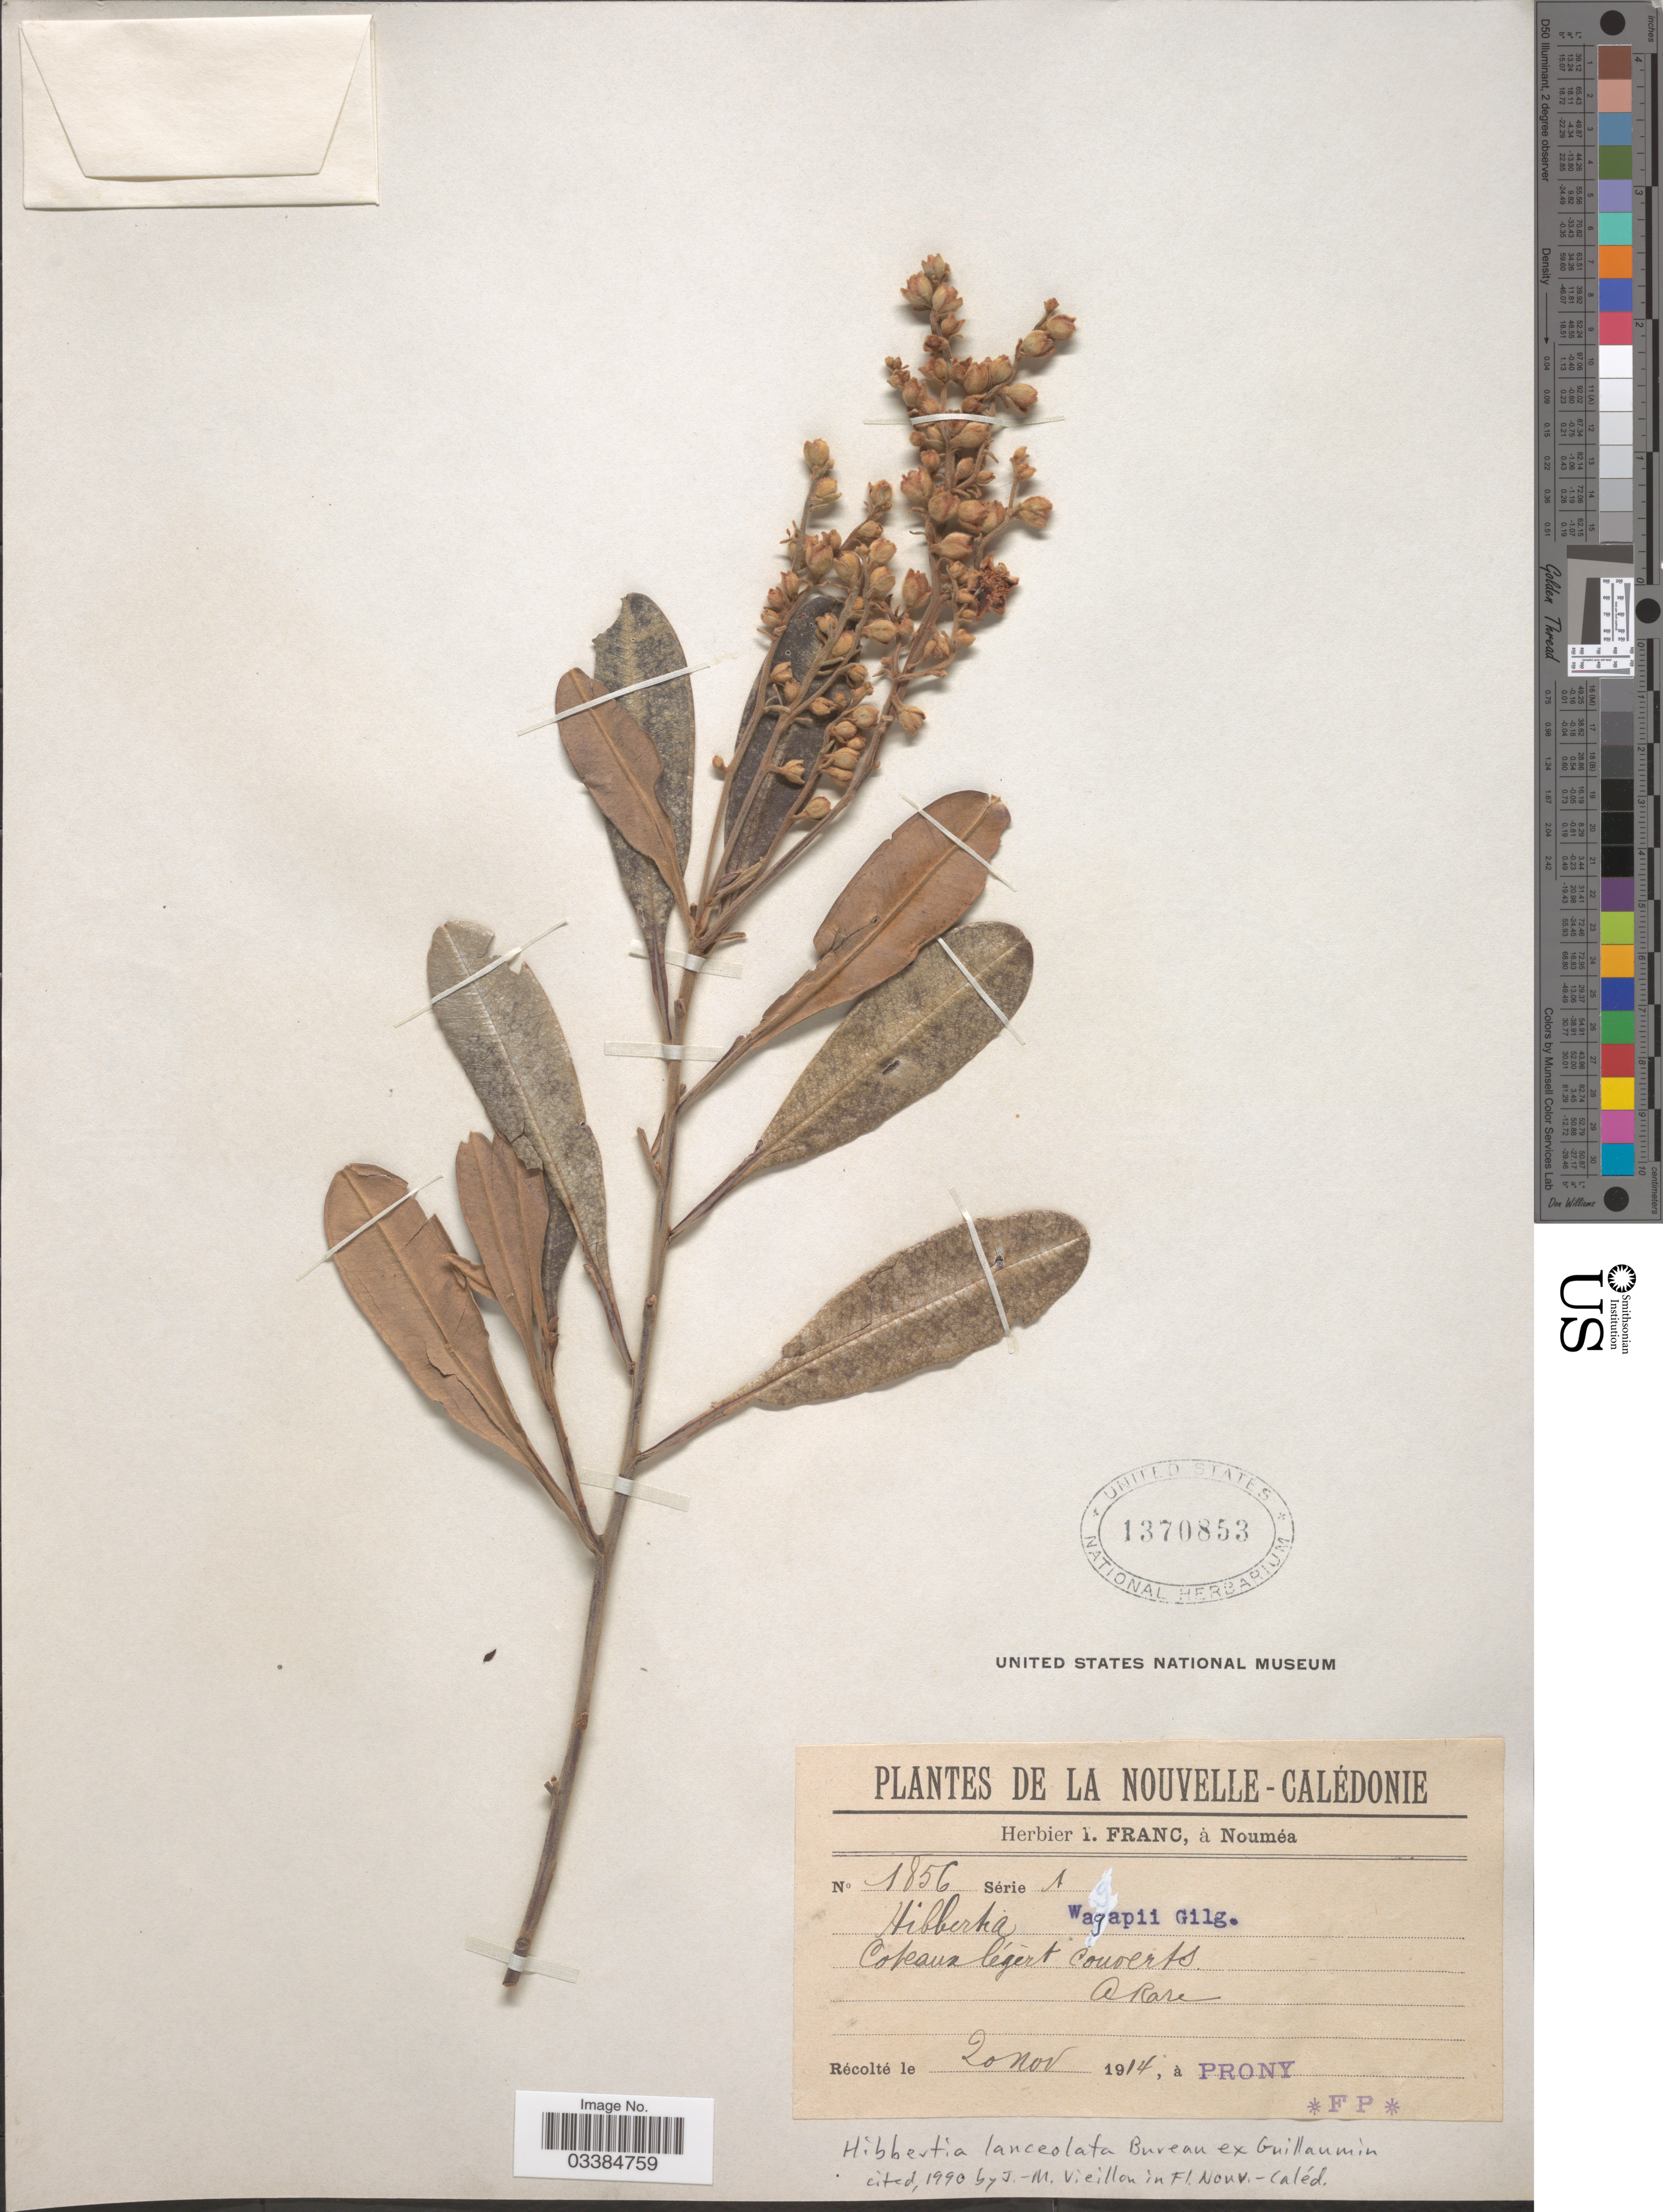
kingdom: Plantae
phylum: Tracheophyta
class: Magnoliopsida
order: Dilleniales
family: Dilleniaceae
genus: Hibbertia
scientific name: Hibbertia lanceolata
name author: Bureau ex Guillaumin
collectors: I. Franc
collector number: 1856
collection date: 1914-11-20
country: New Caledonia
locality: Nouvelle-Calédonie. Copaux légert couverts. Rare . Prony.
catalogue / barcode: US 1370853